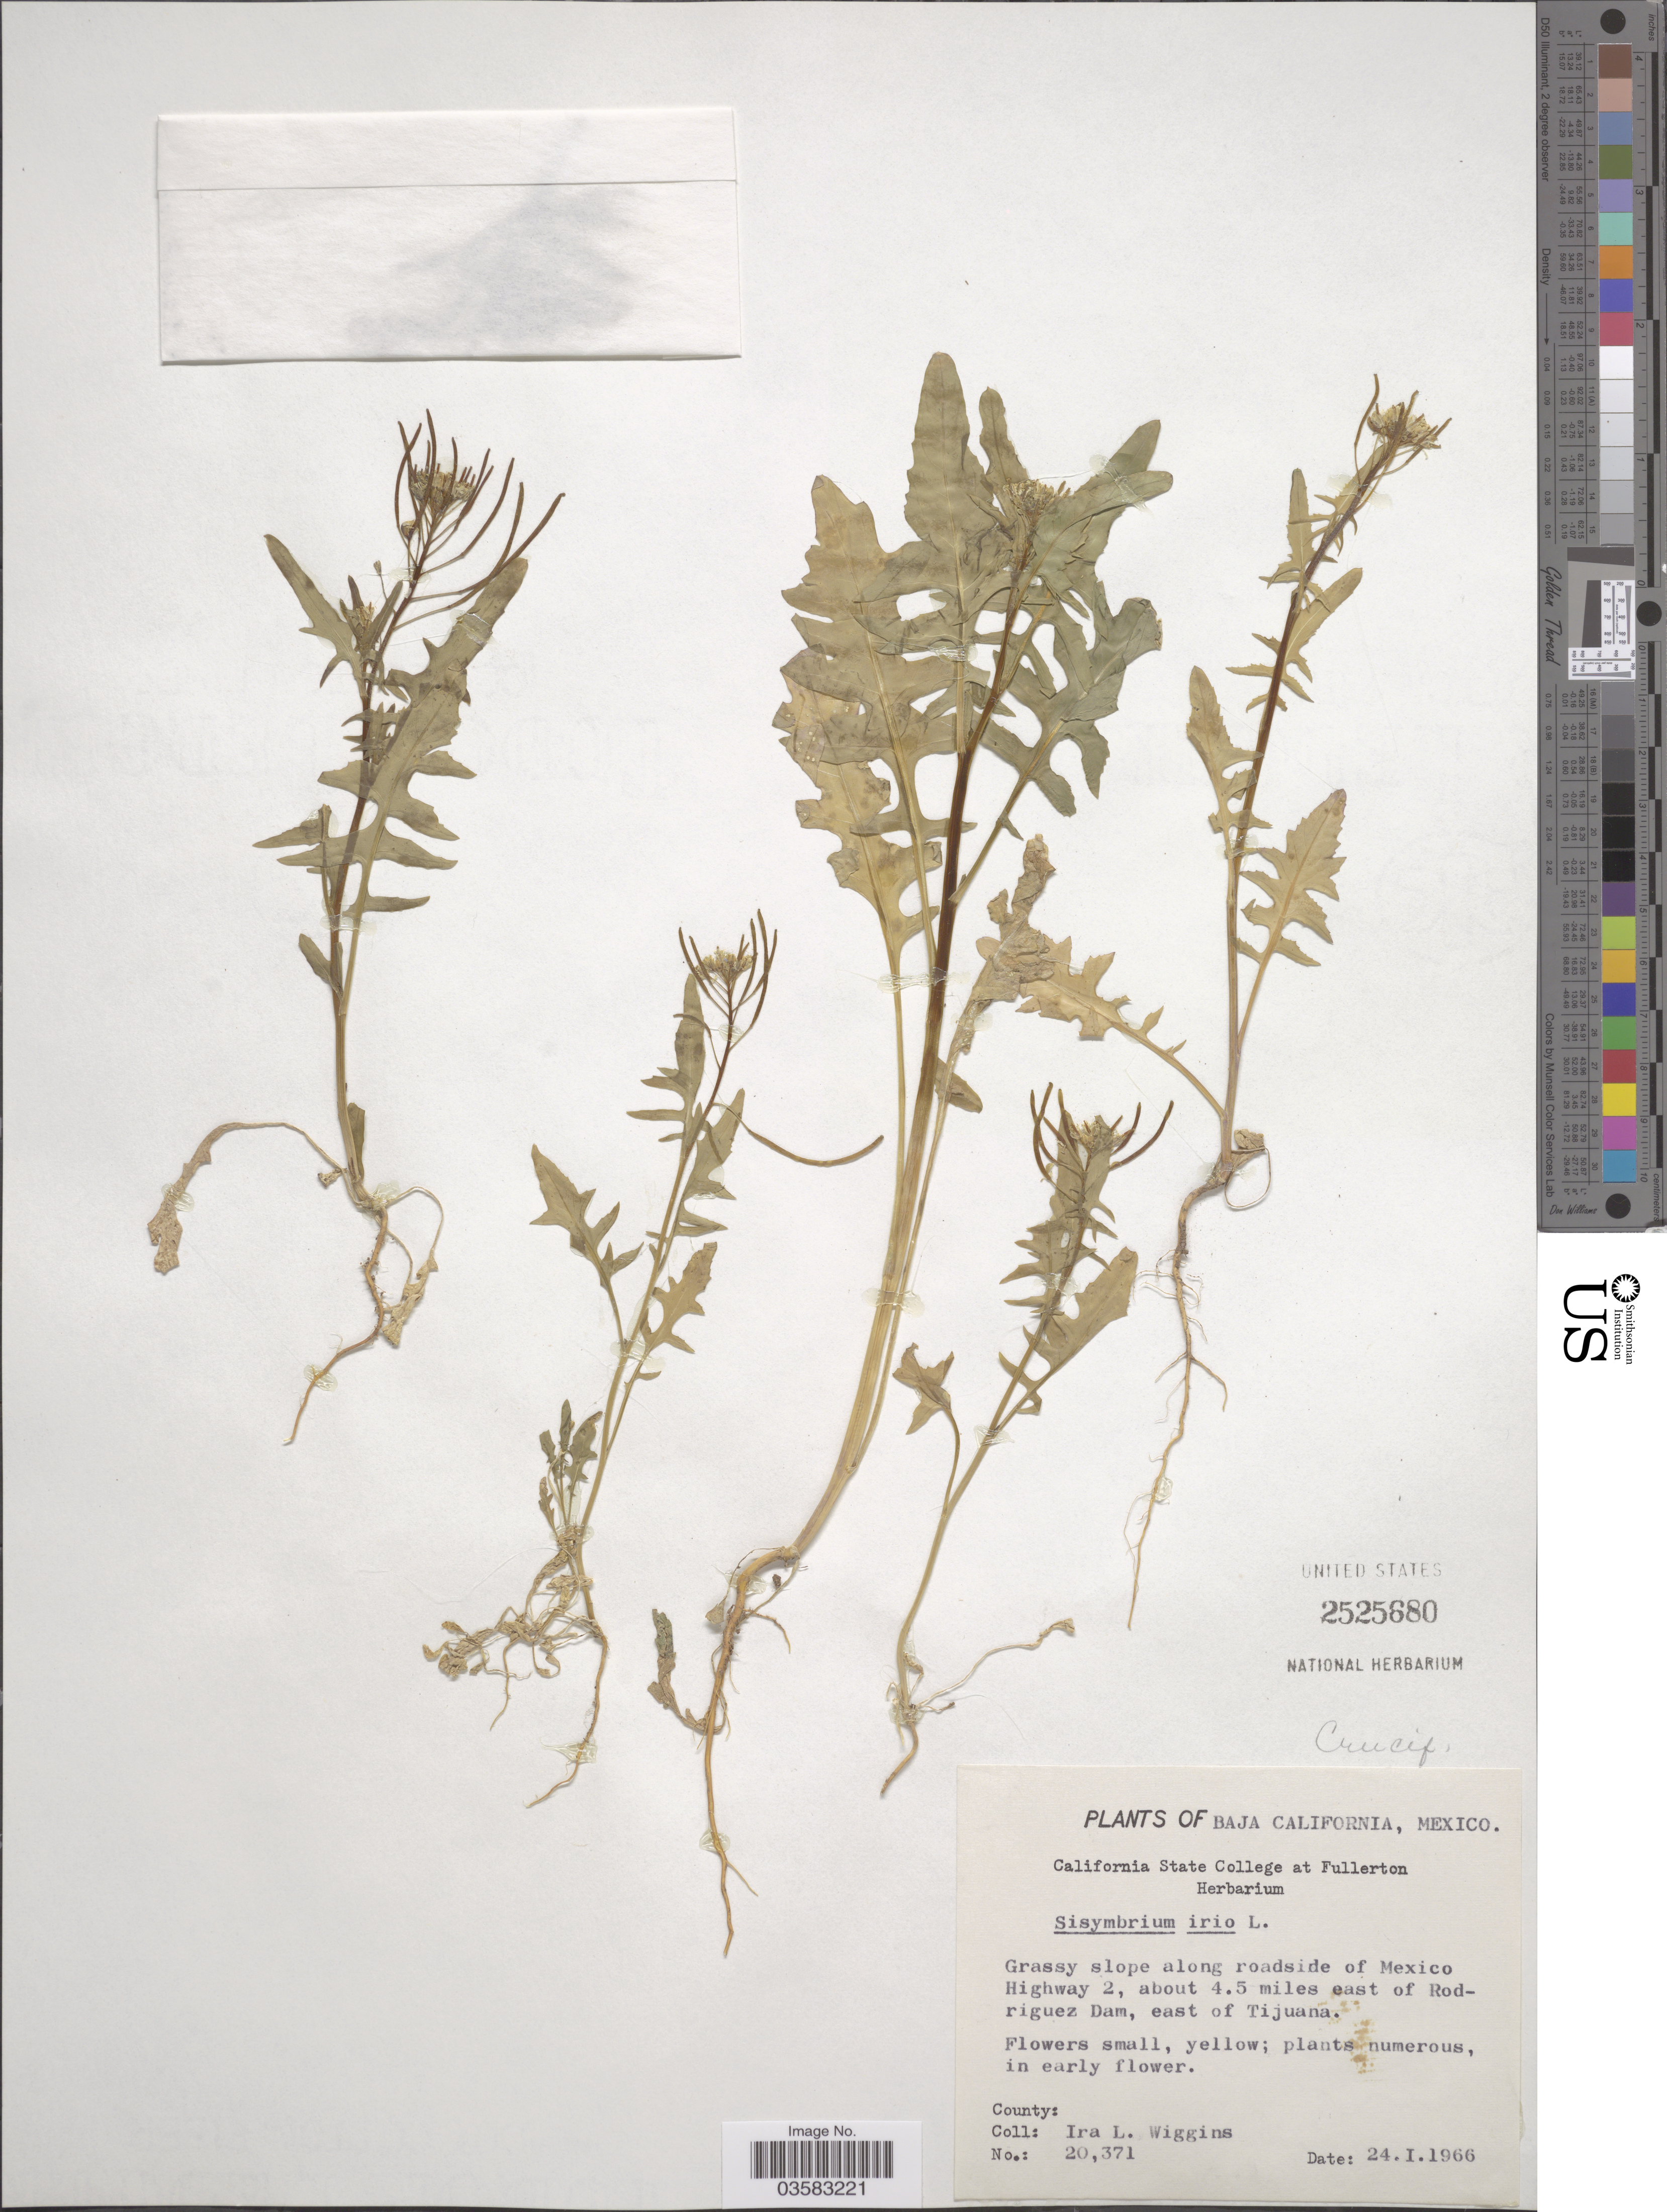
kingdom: Plantae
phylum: Tracheophyta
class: Magnoliopsida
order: Brassicales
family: Brassicaceae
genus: Sisymbrium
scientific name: Sisymbrium irio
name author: L.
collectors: I. L. Wiggins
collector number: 20371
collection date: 1966-01-21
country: Mexico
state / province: Baja California Norte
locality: Grassy slope along roadside of Mexico Highway 2, about 4.5 miles east of Rodriguez Dam, east of Tijuana.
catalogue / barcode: US 2525680